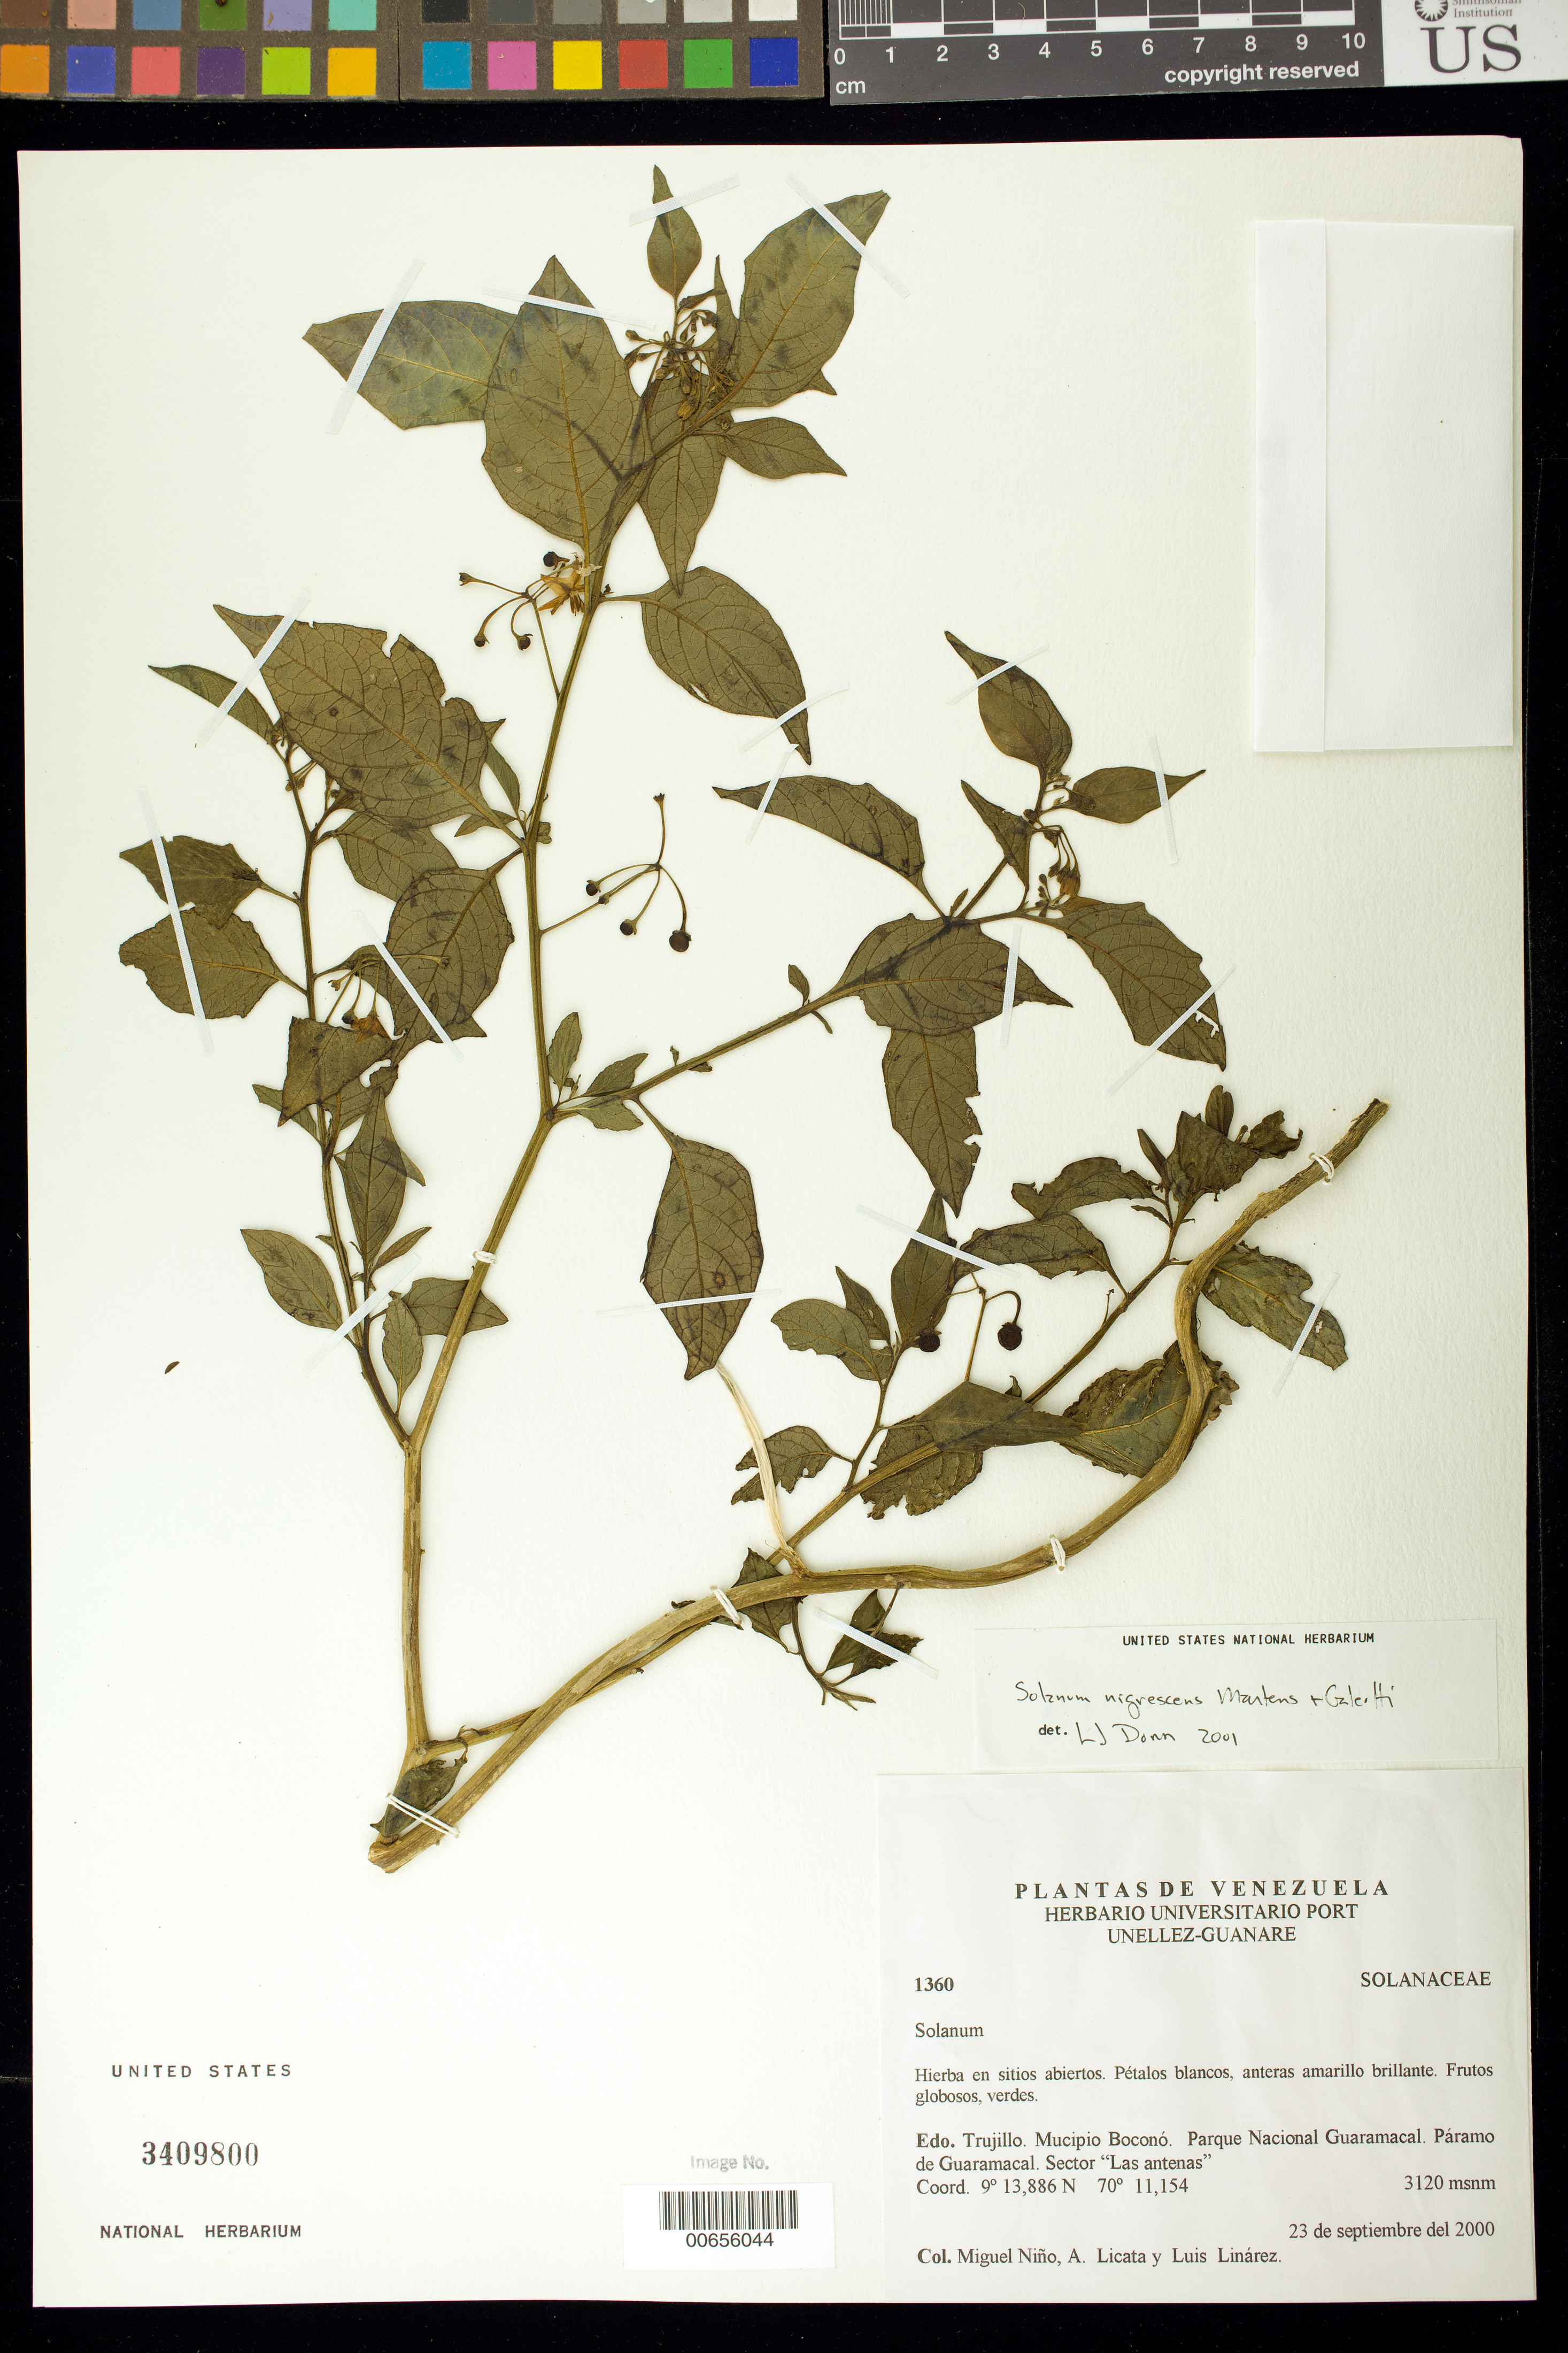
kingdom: Plantae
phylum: Tracheophyta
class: Magnoliopsida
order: Solanales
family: Solanaceae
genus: Solanum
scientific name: Solanum nigrescens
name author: M. Martens & Galeotti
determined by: Dorr, L. J., (BOT), Smithsonian Institution - National Museum of Natural History (UNITED STATES)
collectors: S. M. Niño, A. Licata & L. Linárez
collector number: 1360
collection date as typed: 23 Sep 2000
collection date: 2000-09-23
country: Venezuela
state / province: Trujillo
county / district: Boconó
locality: Parque Nacional Guaramacal, Páramo de Guaramacal, sector "Las antenas"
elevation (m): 3120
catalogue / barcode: US 3409800